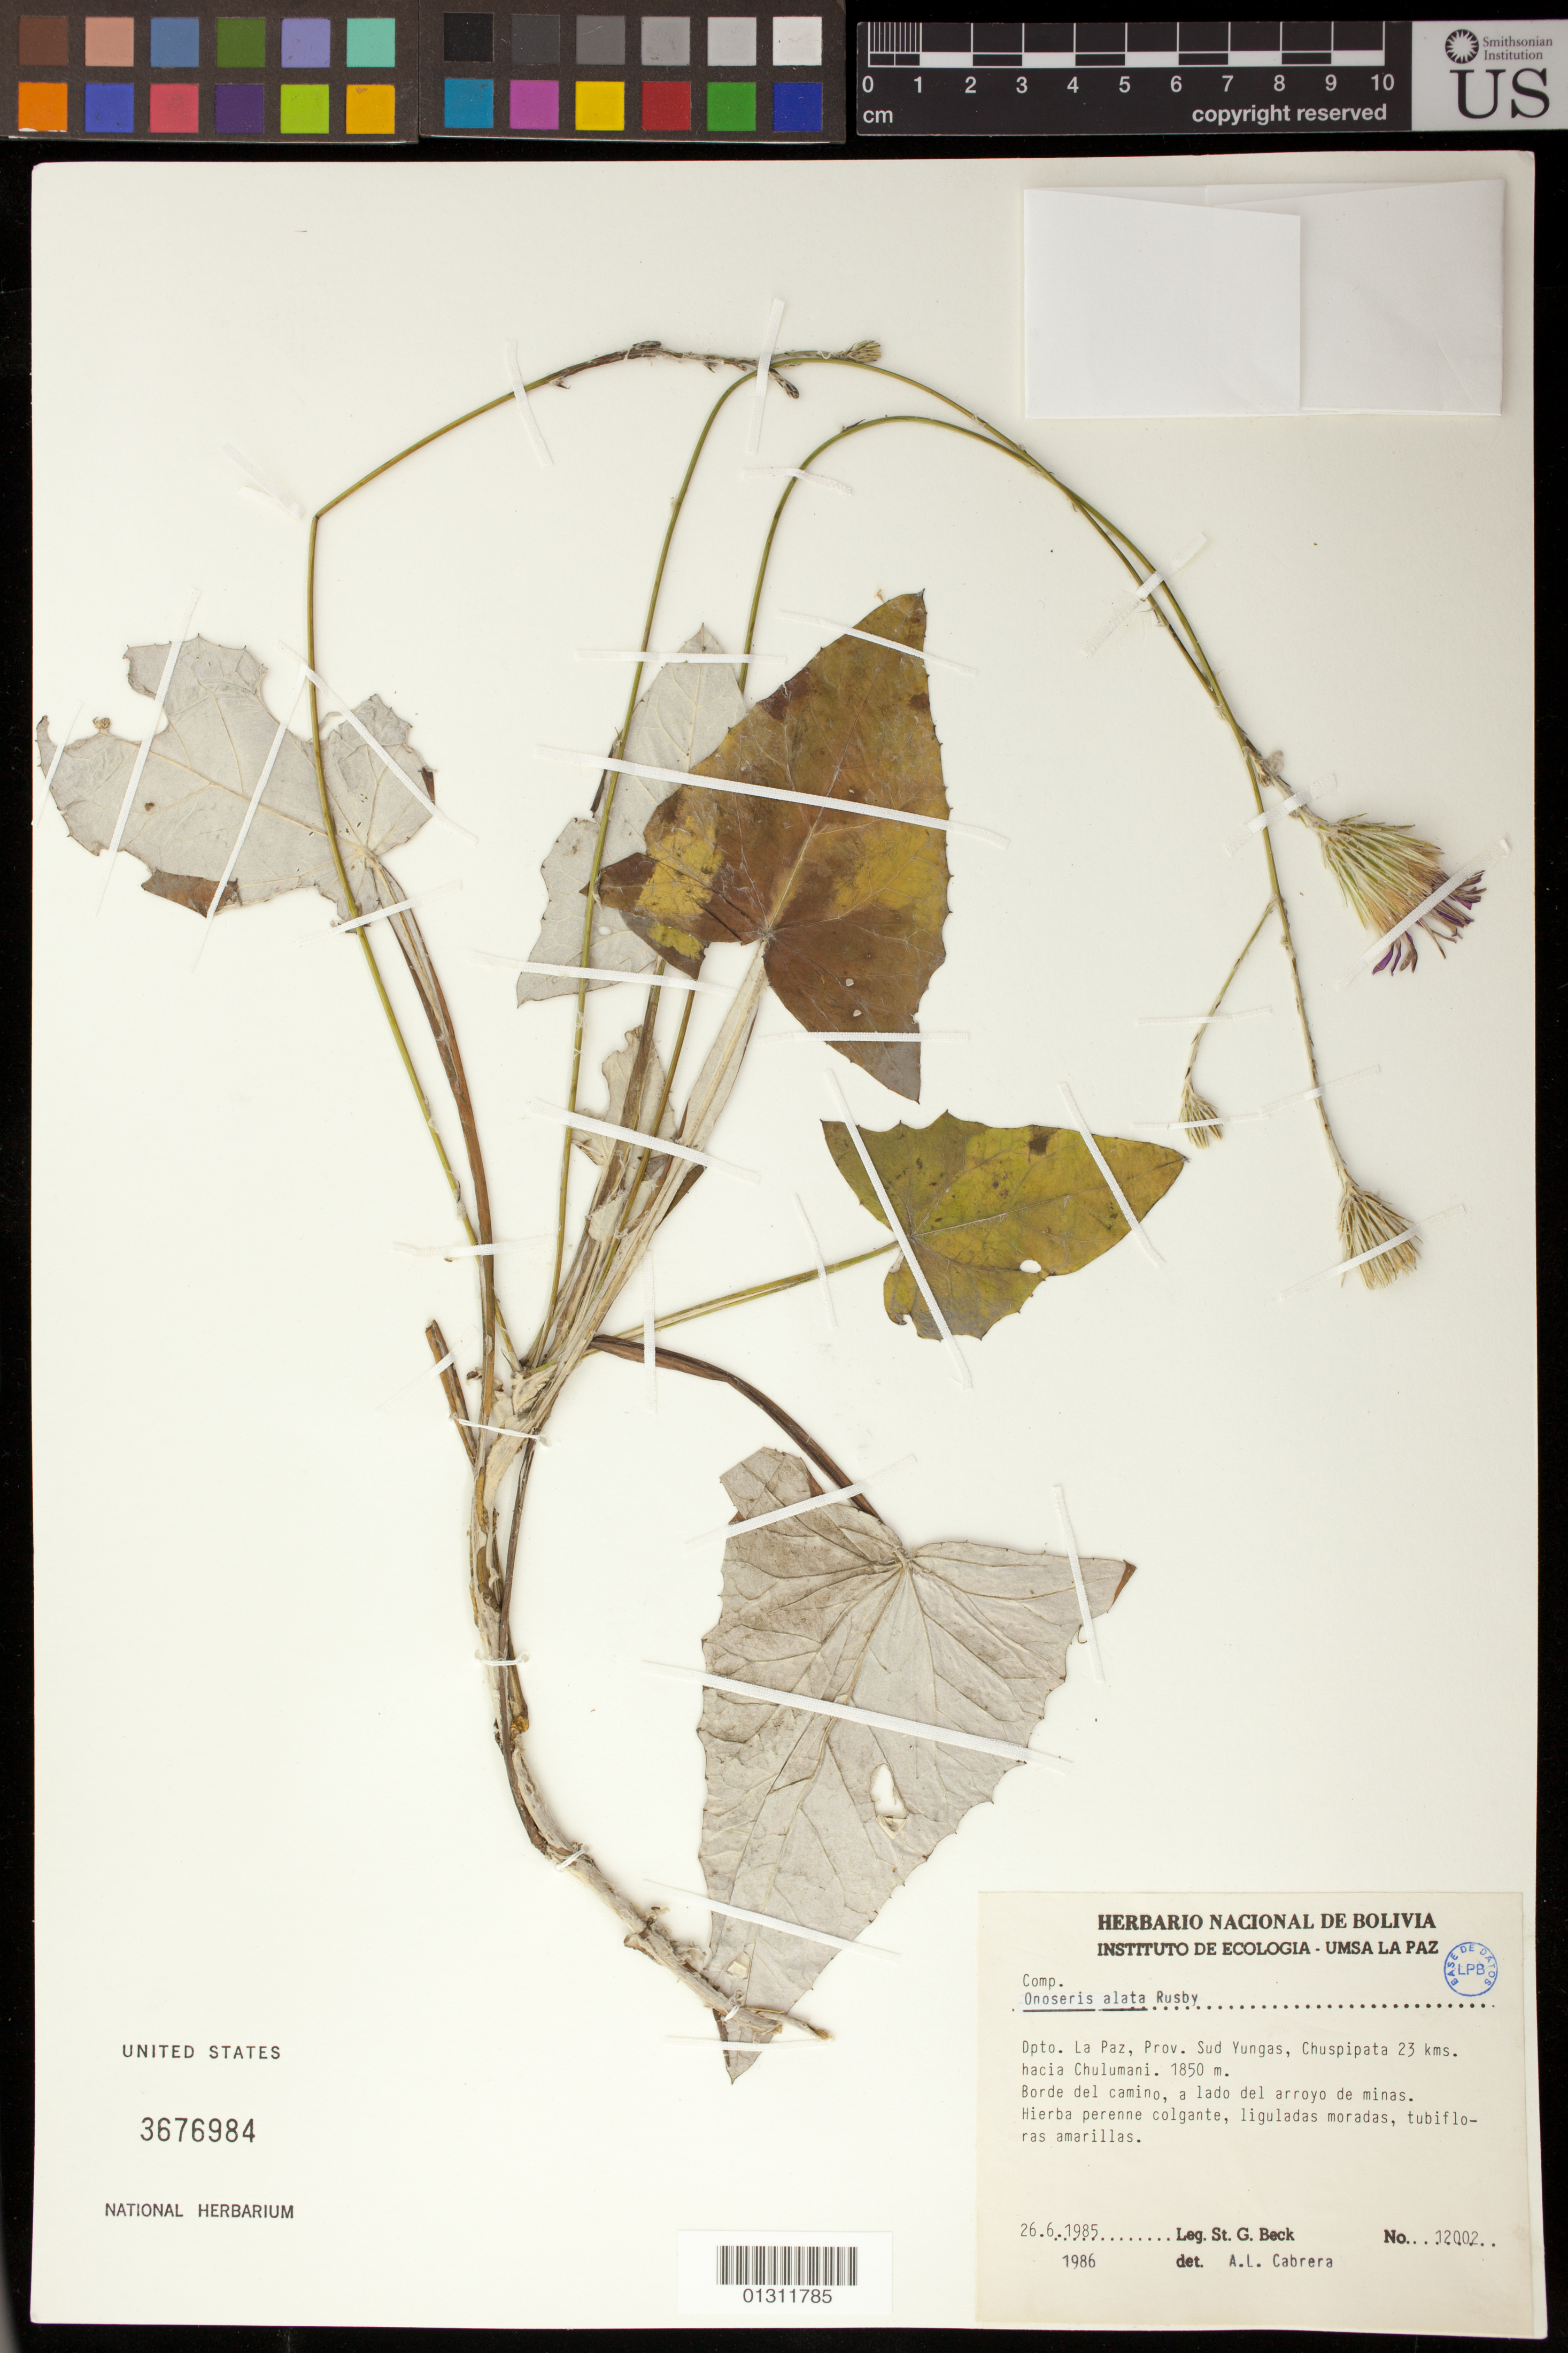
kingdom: Plantae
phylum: Tracheophyta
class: Magnoliopsida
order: Asterales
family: Asteraceae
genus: Onoseris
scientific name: Onoseris alata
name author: Rusby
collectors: S. G. Beck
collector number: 12002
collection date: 1985-06-26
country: Bolivia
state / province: La Paz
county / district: Sud Yungas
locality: Chuspipata 23 kms. hacia Chulumani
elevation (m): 1850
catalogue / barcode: US 3676984